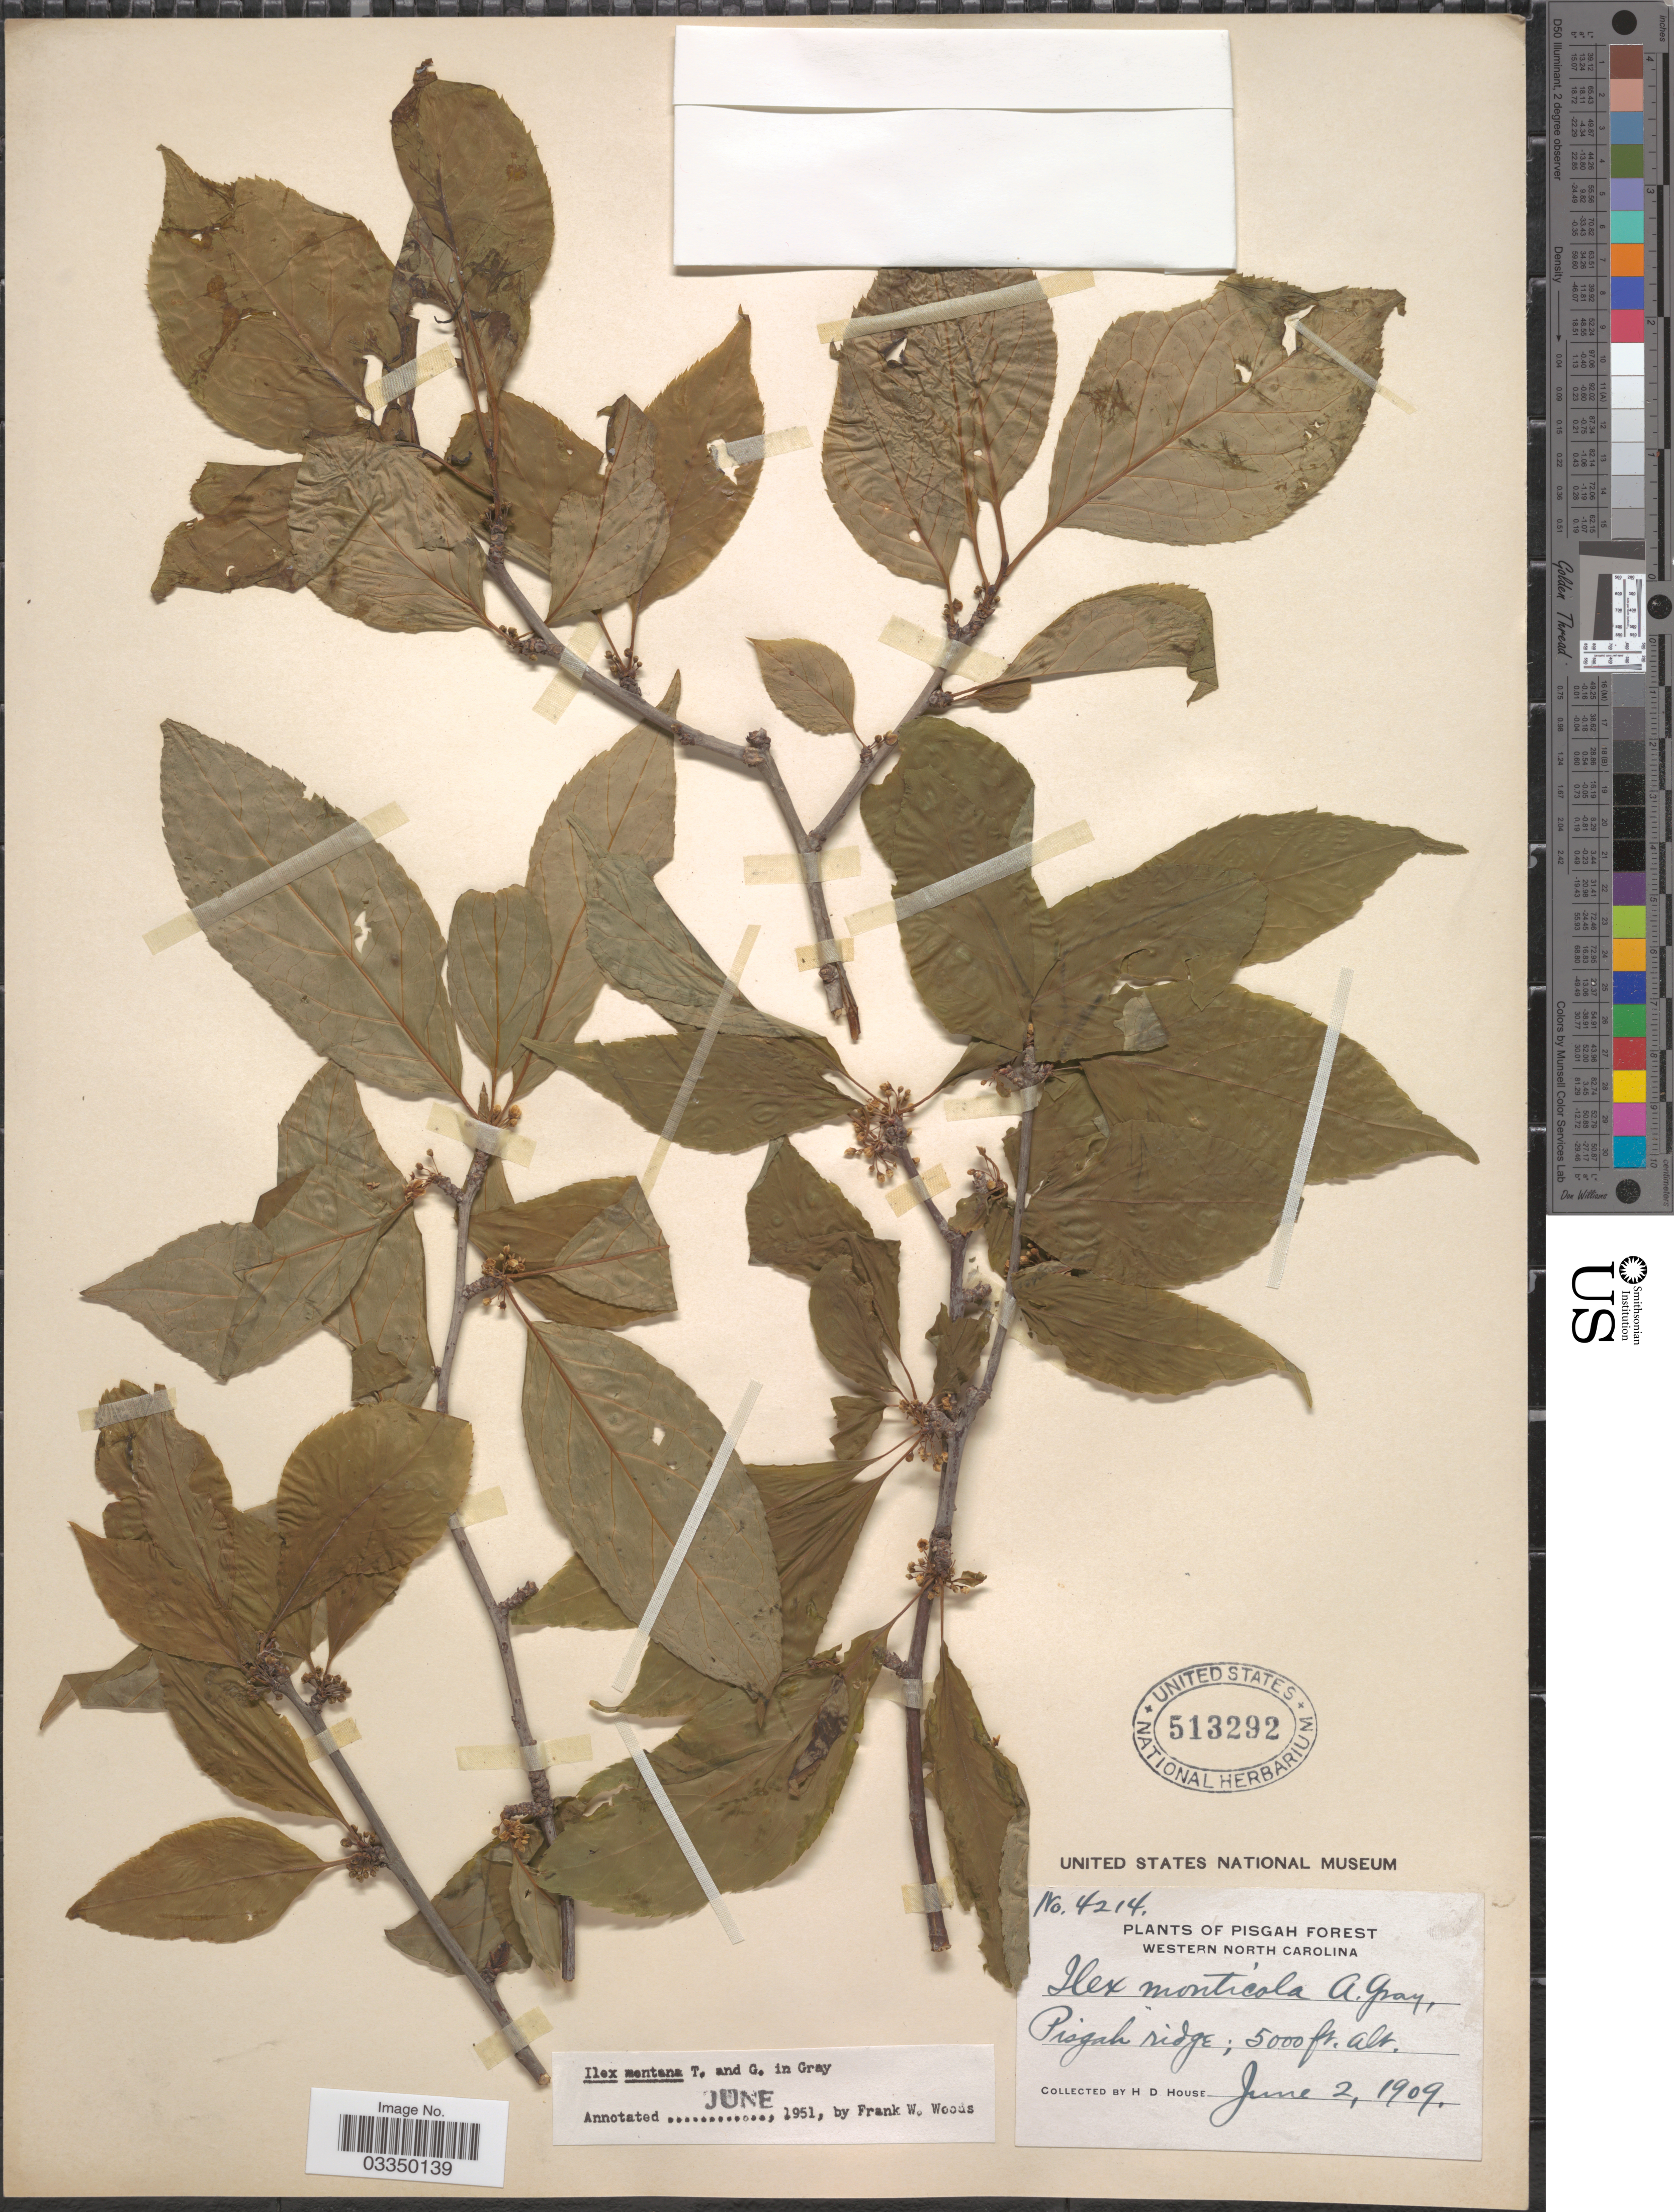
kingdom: Plantae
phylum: Tracheophyta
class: Magnoliopsida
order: Aquifoliales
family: Aquifoliaceae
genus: Ilex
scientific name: Ilex montana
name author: Torr. & A. Gray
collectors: H. D. House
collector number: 4214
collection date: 1909-06-02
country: United States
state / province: North Carolina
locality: Pisgah Forest. Western North Carolina. Pisgah ridge.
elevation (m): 1524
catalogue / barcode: US 513292